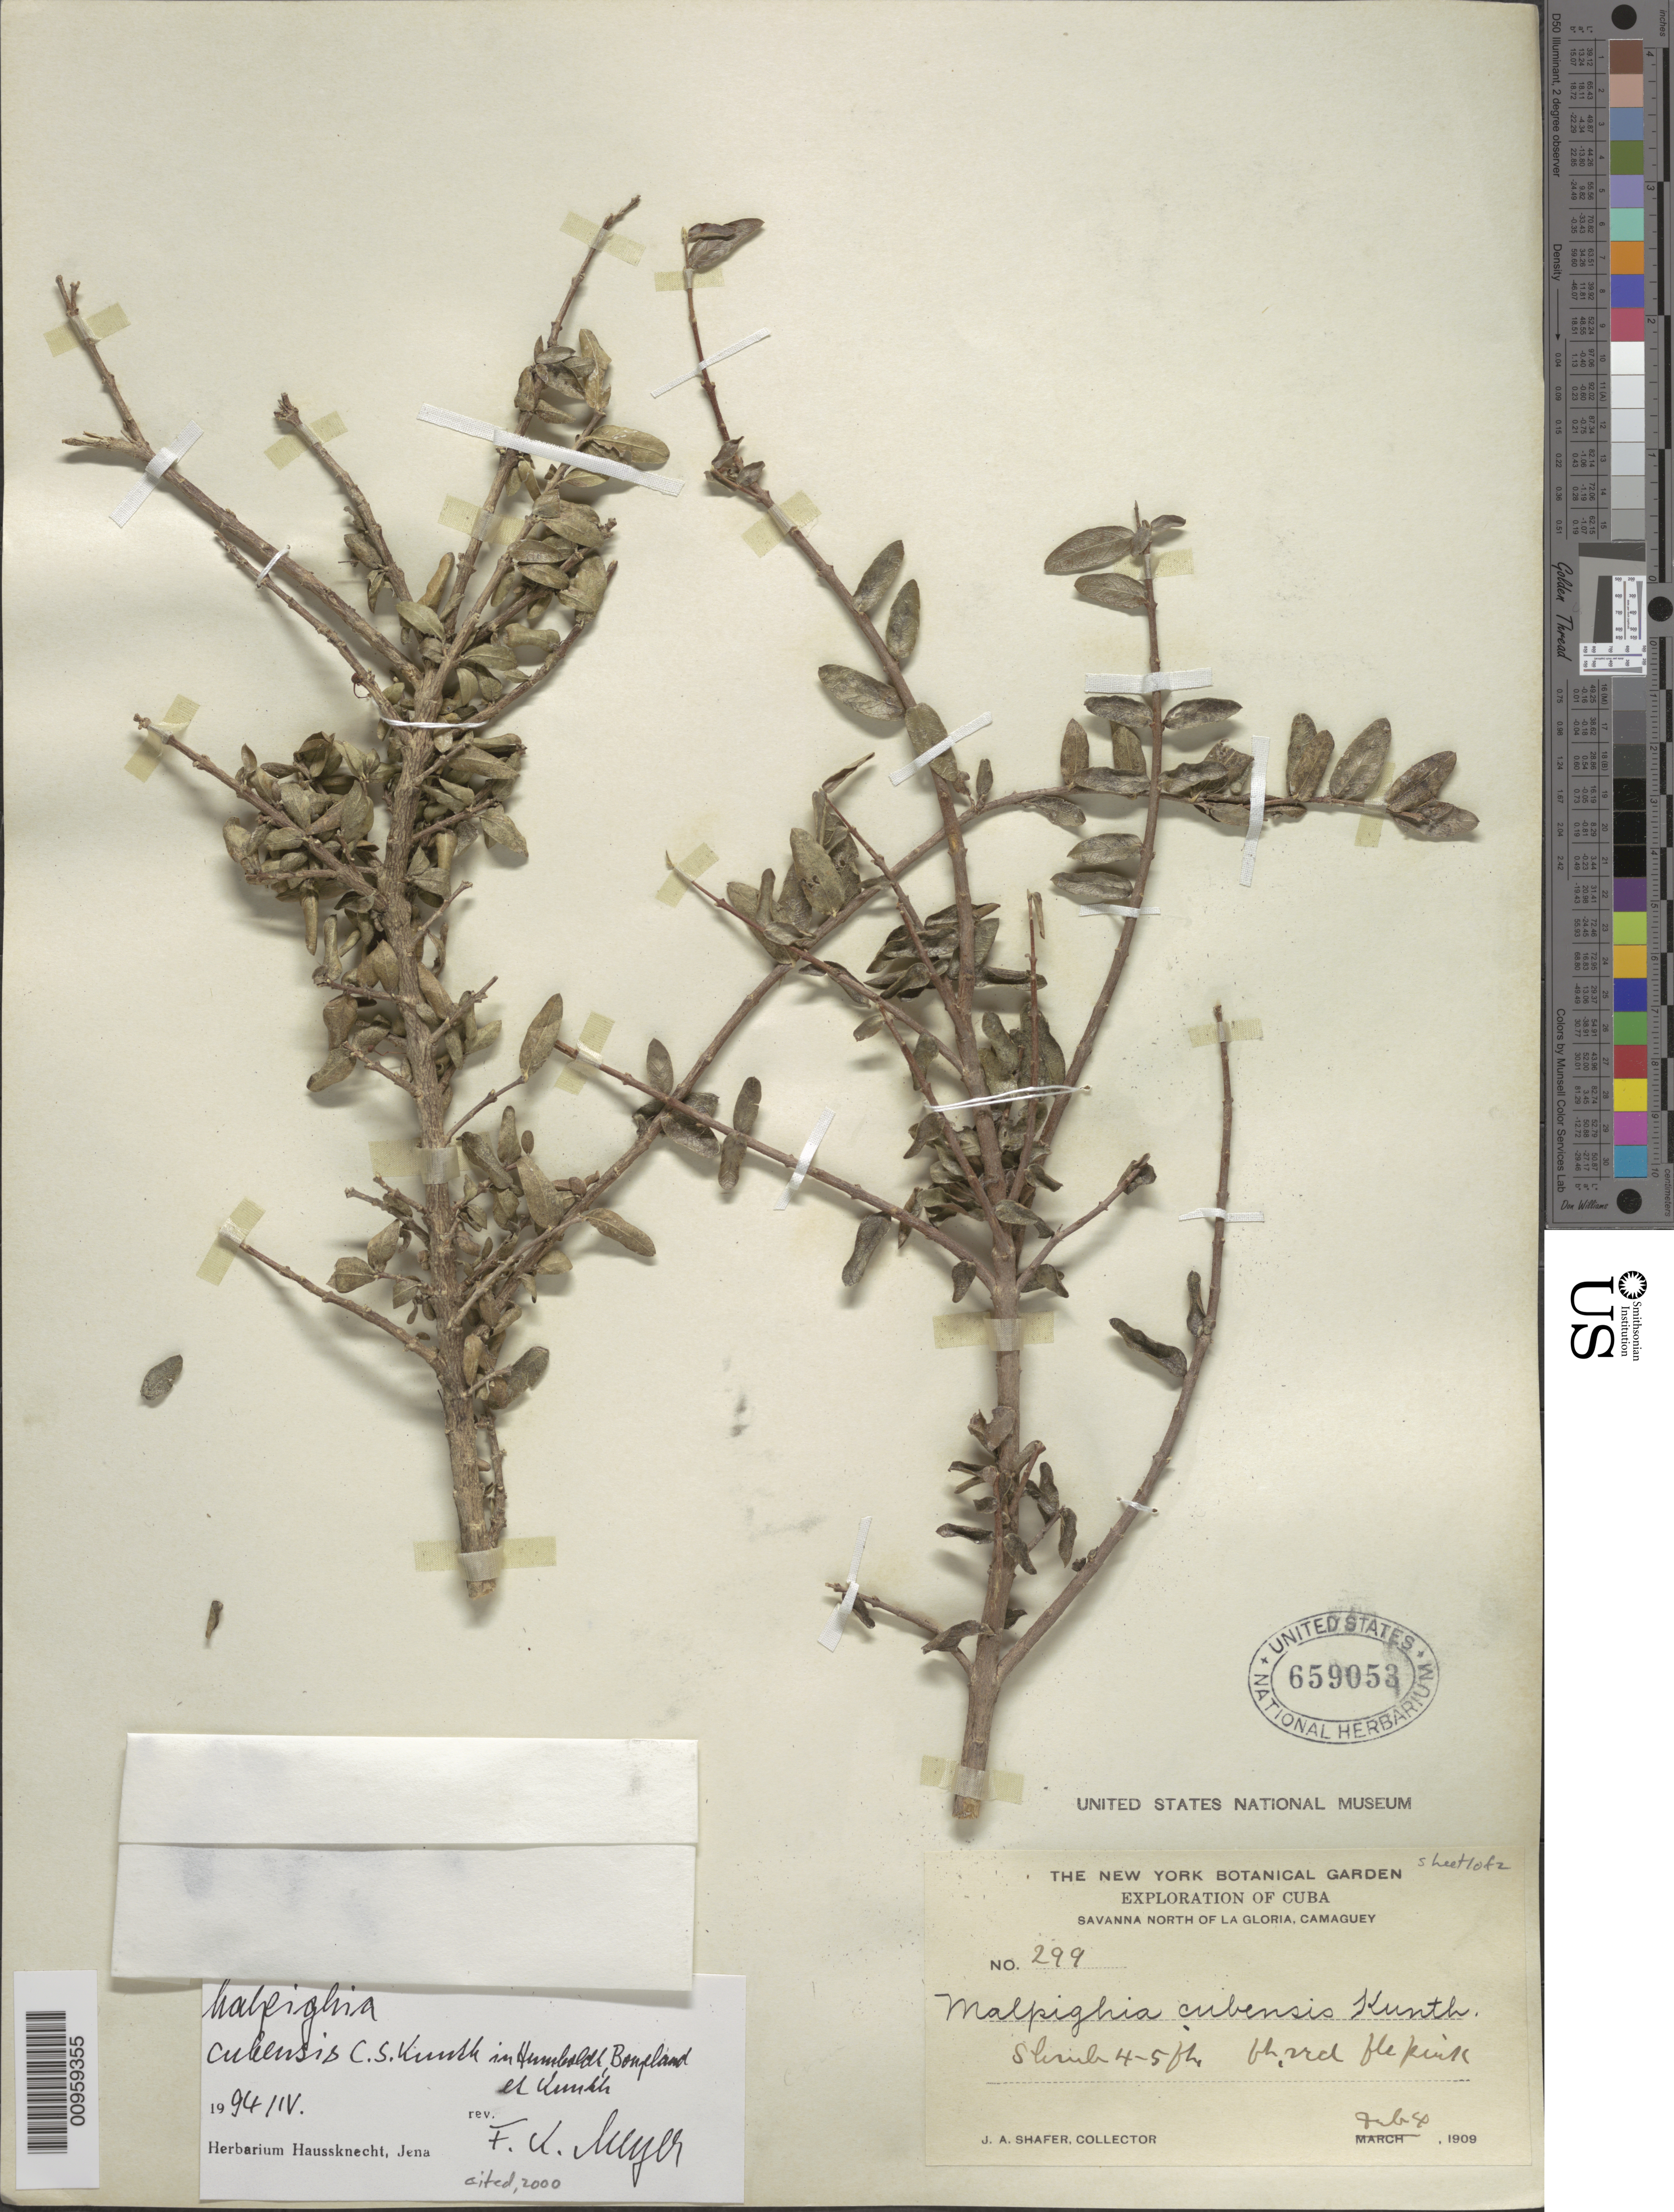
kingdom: Plantae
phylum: Tracheophyta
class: Magnoliopsida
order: Malpighiales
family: Malpighiaceae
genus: Malpighia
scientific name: Malpighia cubensis var. cubensis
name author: Kunth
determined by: Meyer, F. K.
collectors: J. A. Shafer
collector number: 299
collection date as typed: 04 Feb 1909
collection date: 1909-02-04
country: Cuba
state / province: Camagüey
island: Cuba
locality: North of La Gloria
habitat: Savanna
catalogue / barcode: US 659053